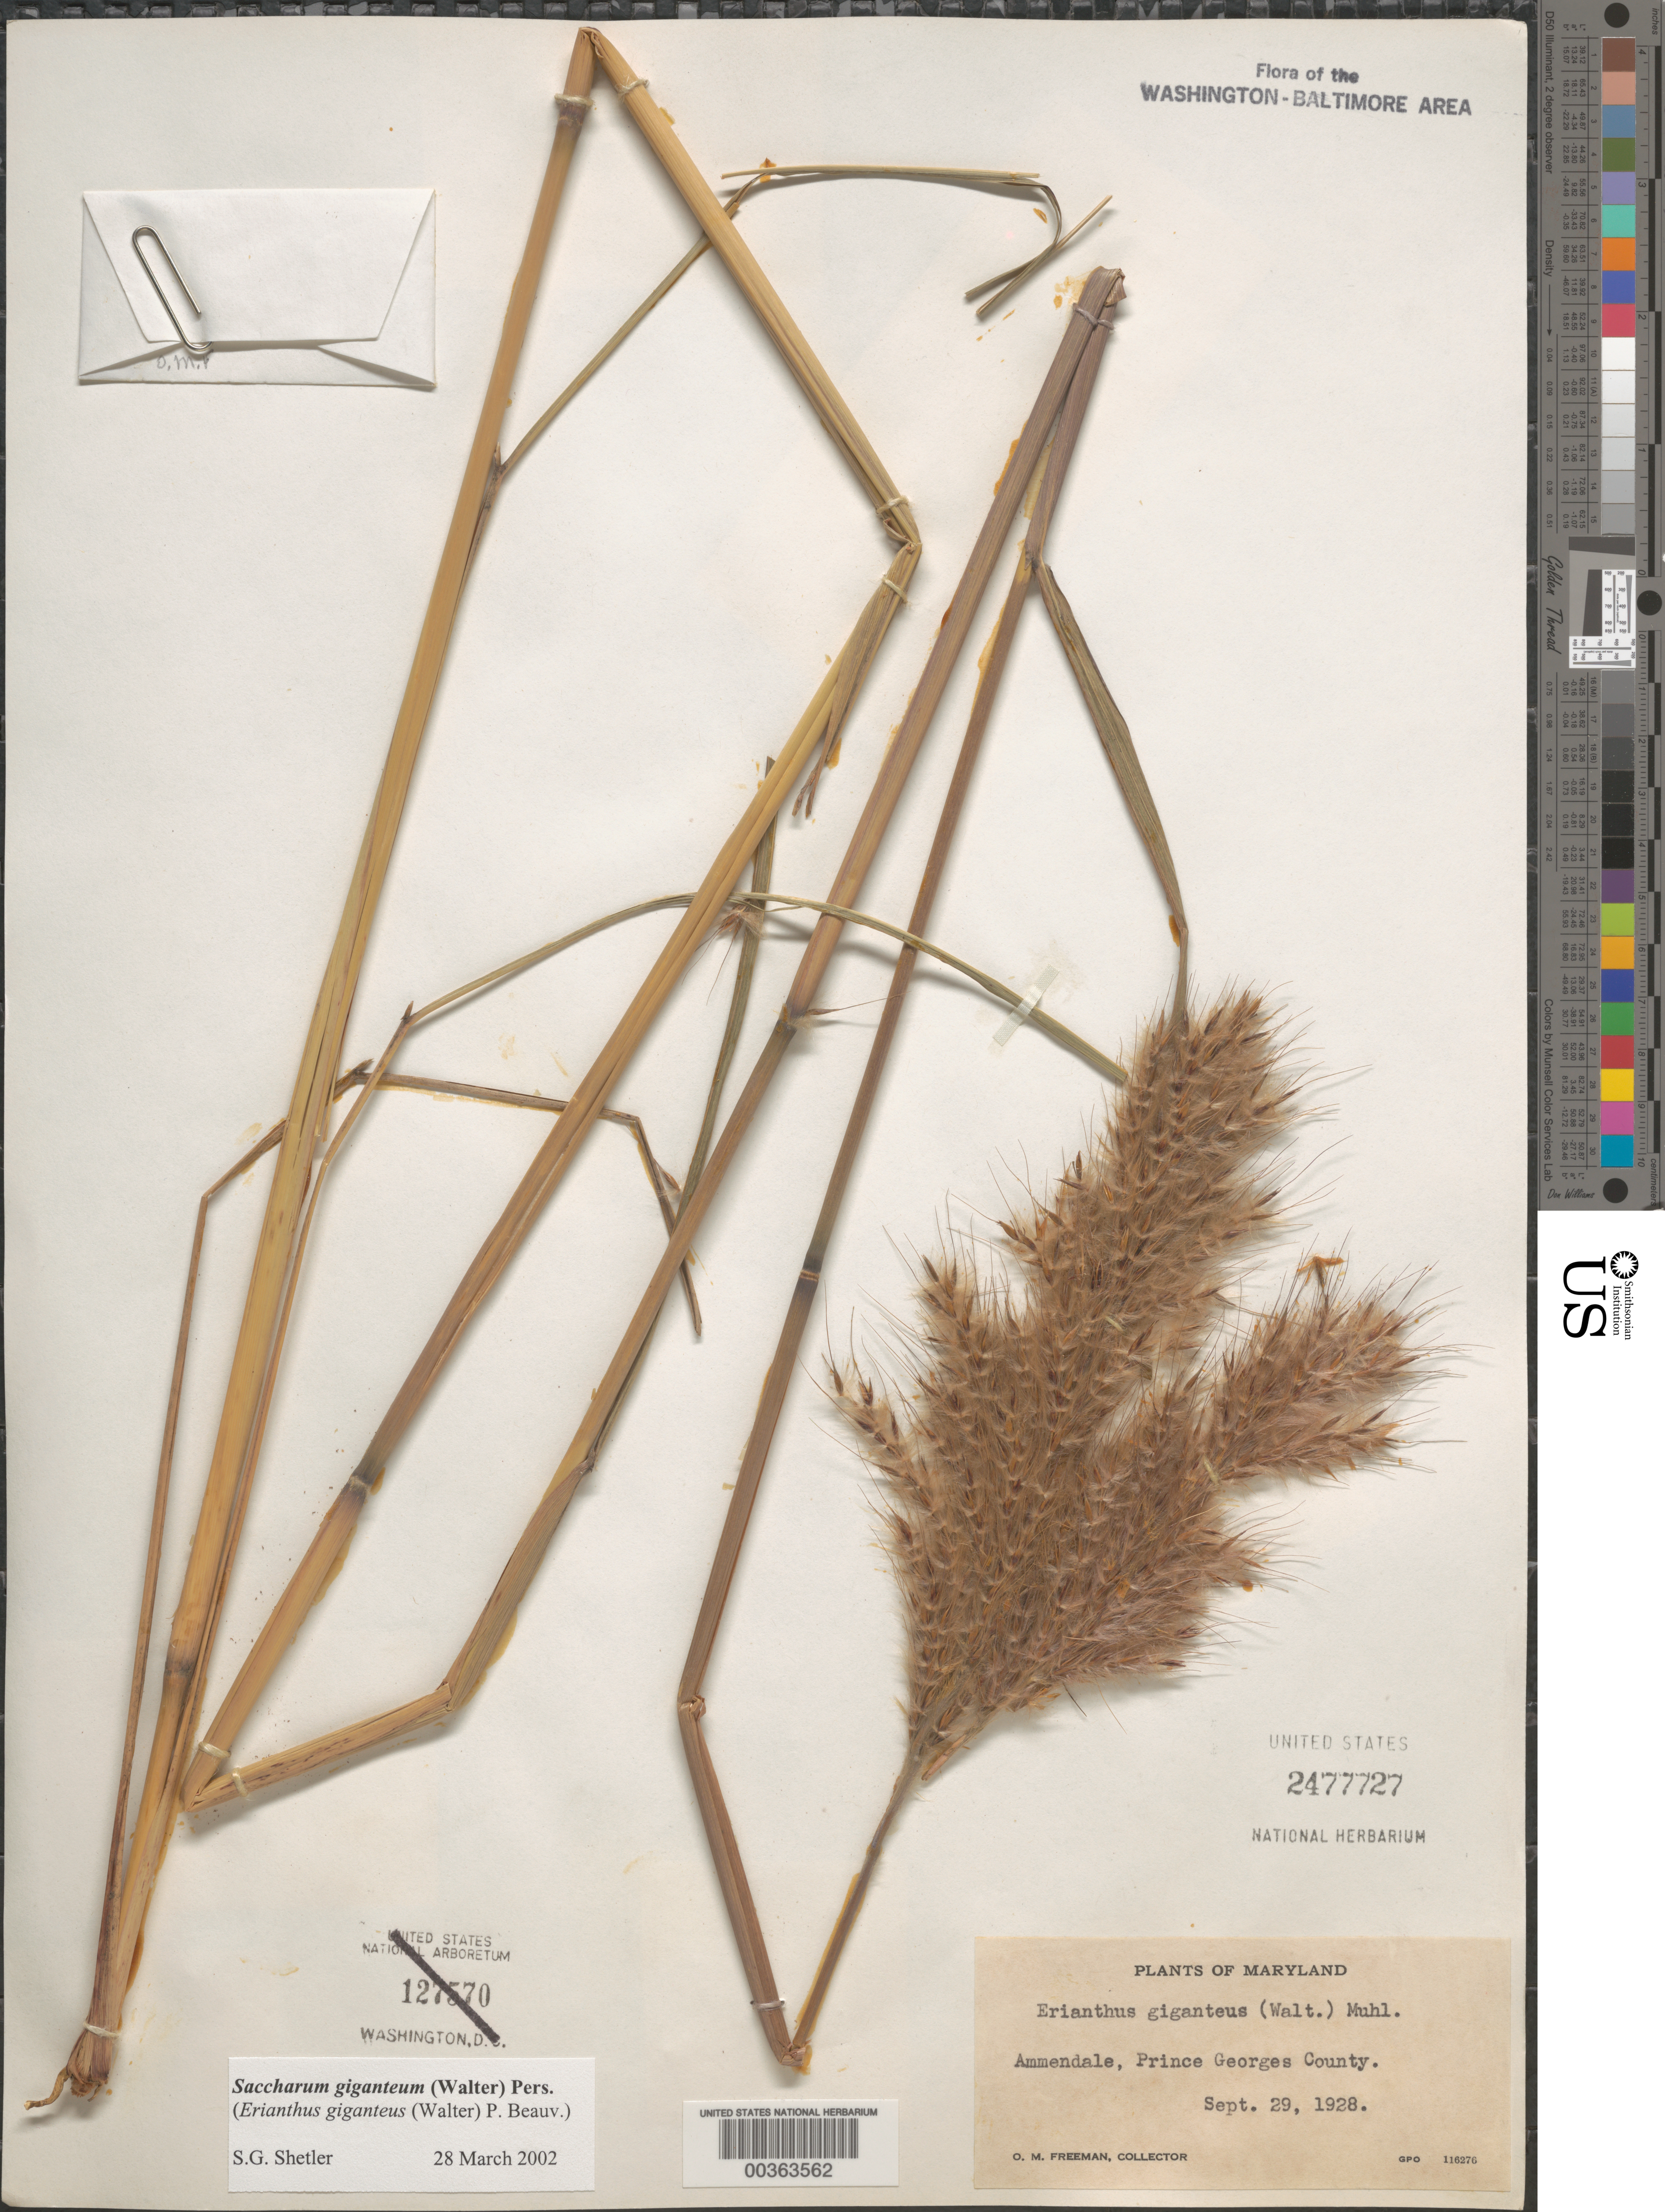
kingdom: Plantae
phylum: Tracheophyta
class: Liliopsida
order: Poales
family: Poaceae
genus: Erianthus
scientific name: Erianthus giganteus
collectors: O. Freeman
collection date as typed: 29 Sep 1928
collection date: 1928-09-29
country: United States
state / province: Maryland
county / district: Prince George's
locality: Ammendale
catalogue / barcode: US 2477727